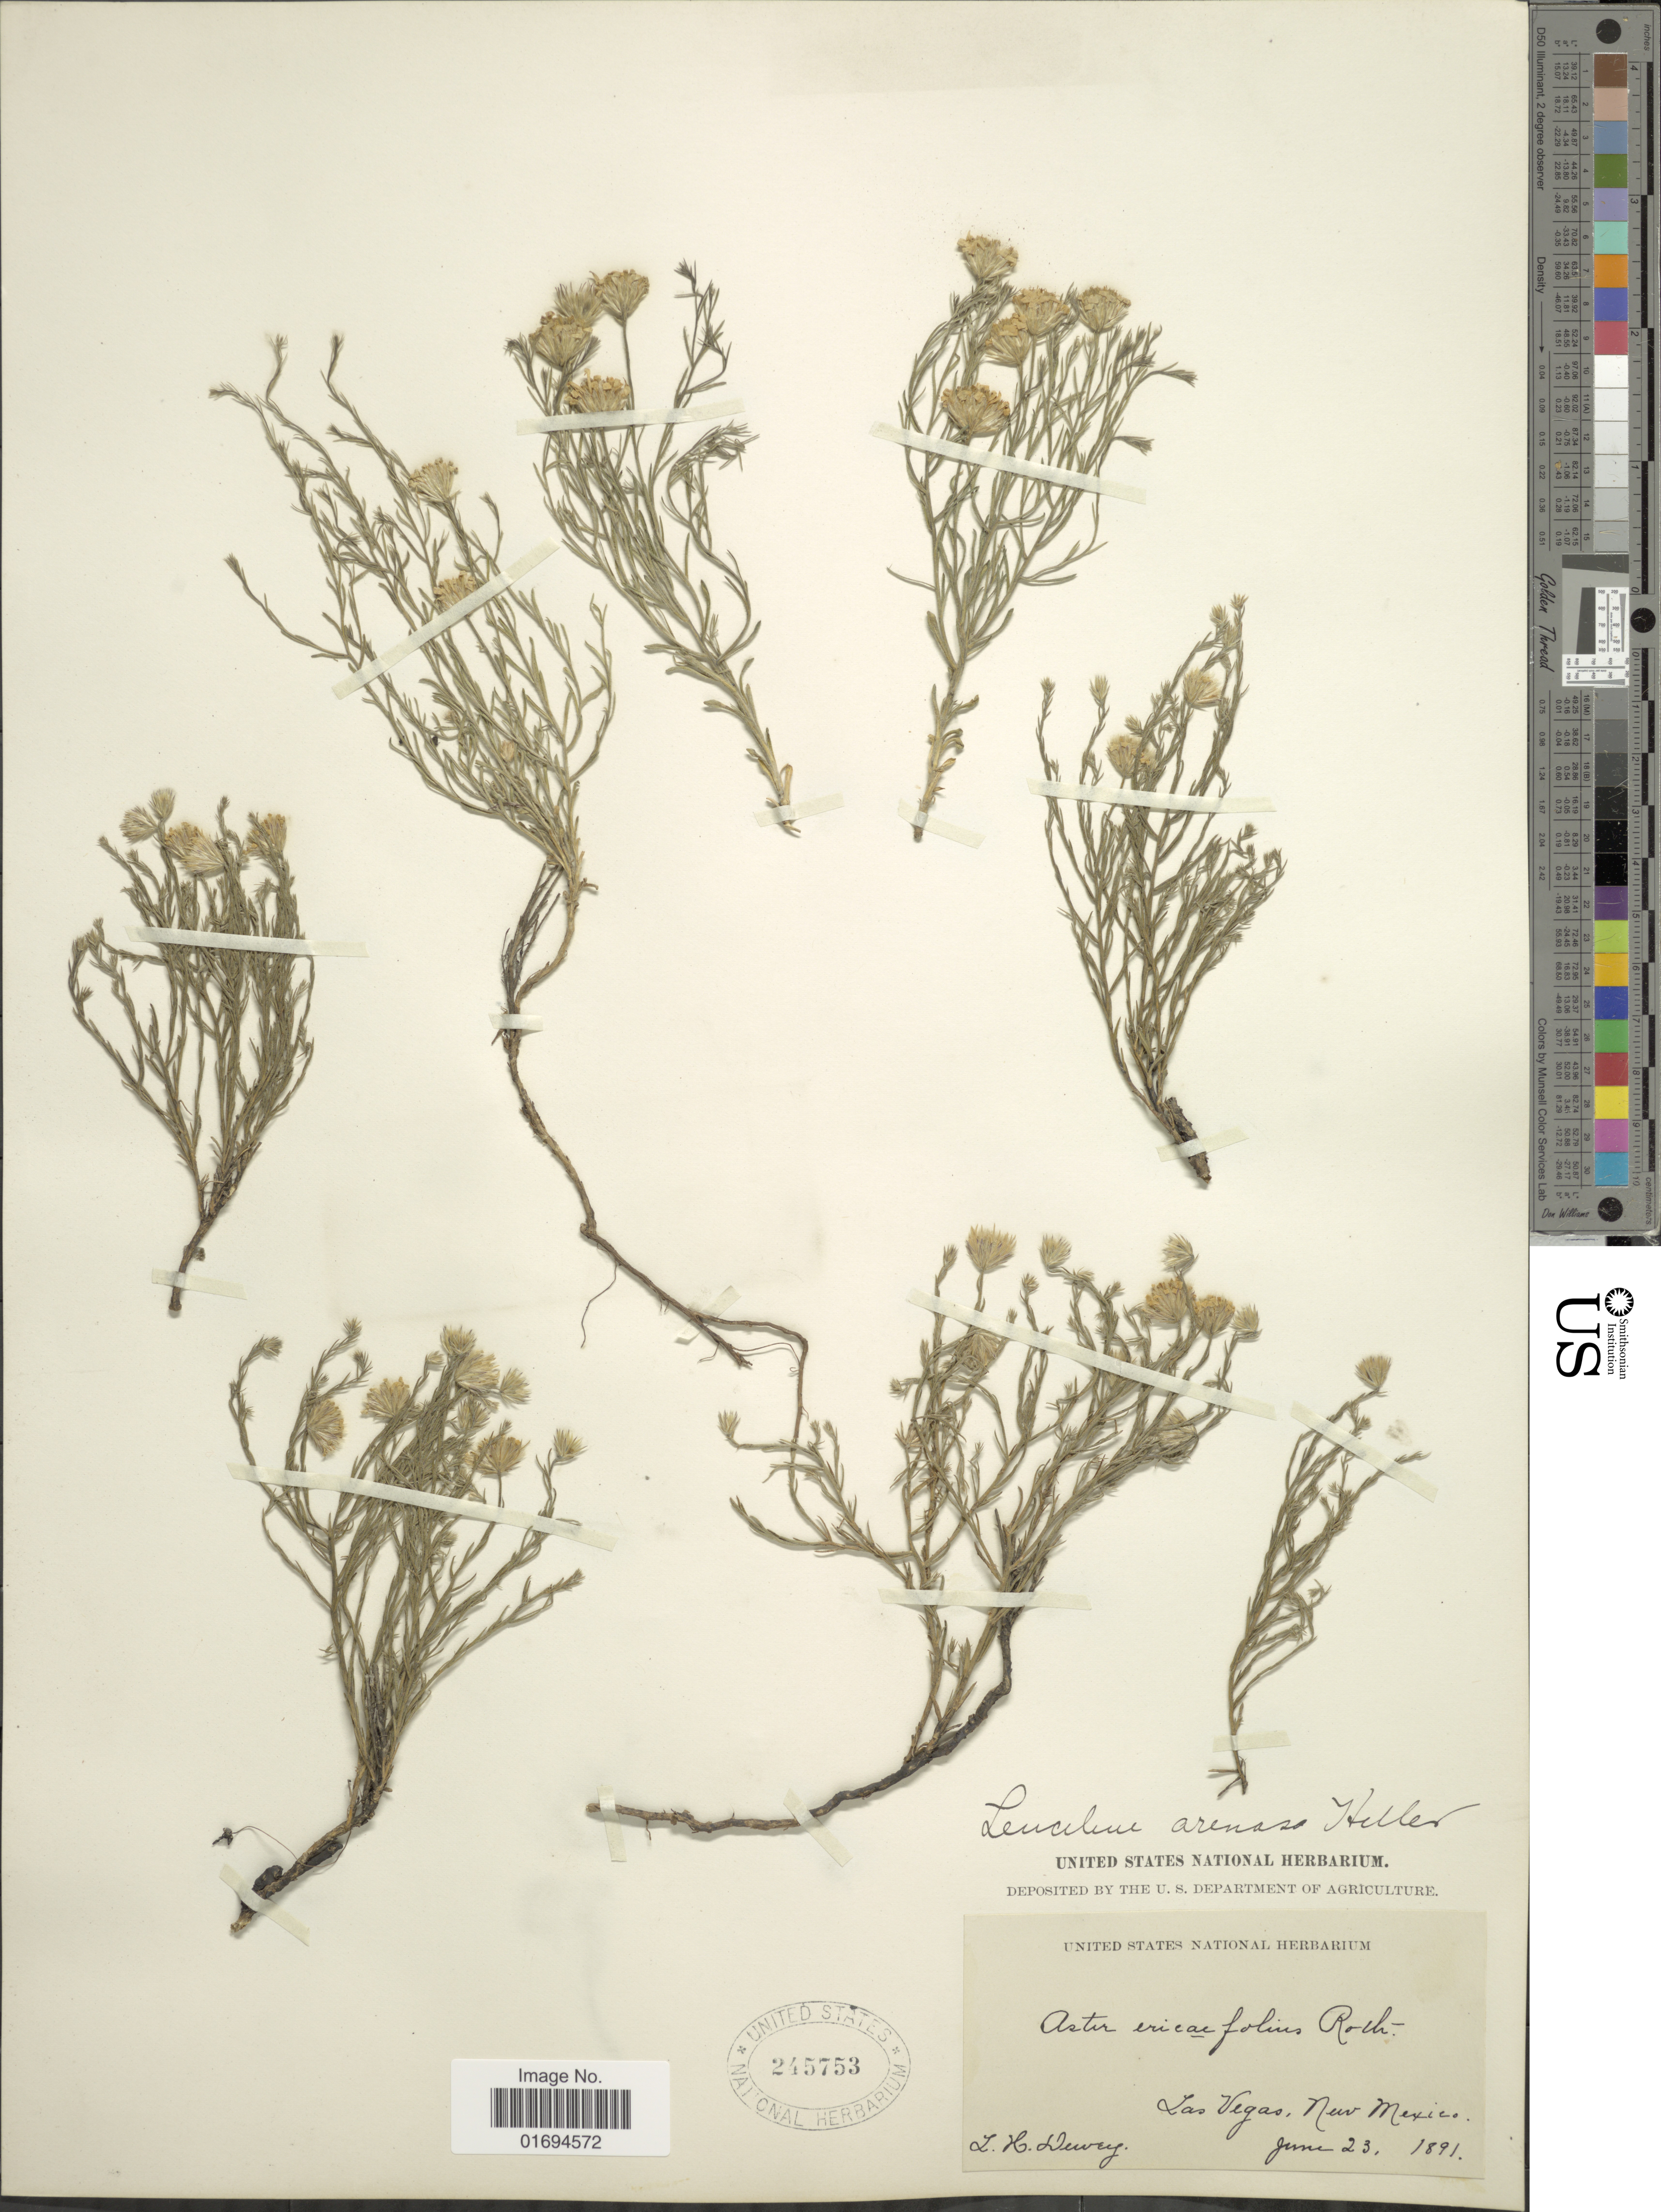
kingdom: Plantae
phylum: Tracheophyta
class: Magnoliopsida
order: Asterales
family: Asteraceae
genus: Chaetopappa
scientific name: Chaetopappa ericoides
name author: (Torr.) G.L. Nesom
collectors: L. H. Dewey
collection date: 1891-06-23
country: United States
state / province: New Mexico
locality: Las Vegas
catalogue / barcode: US 245753